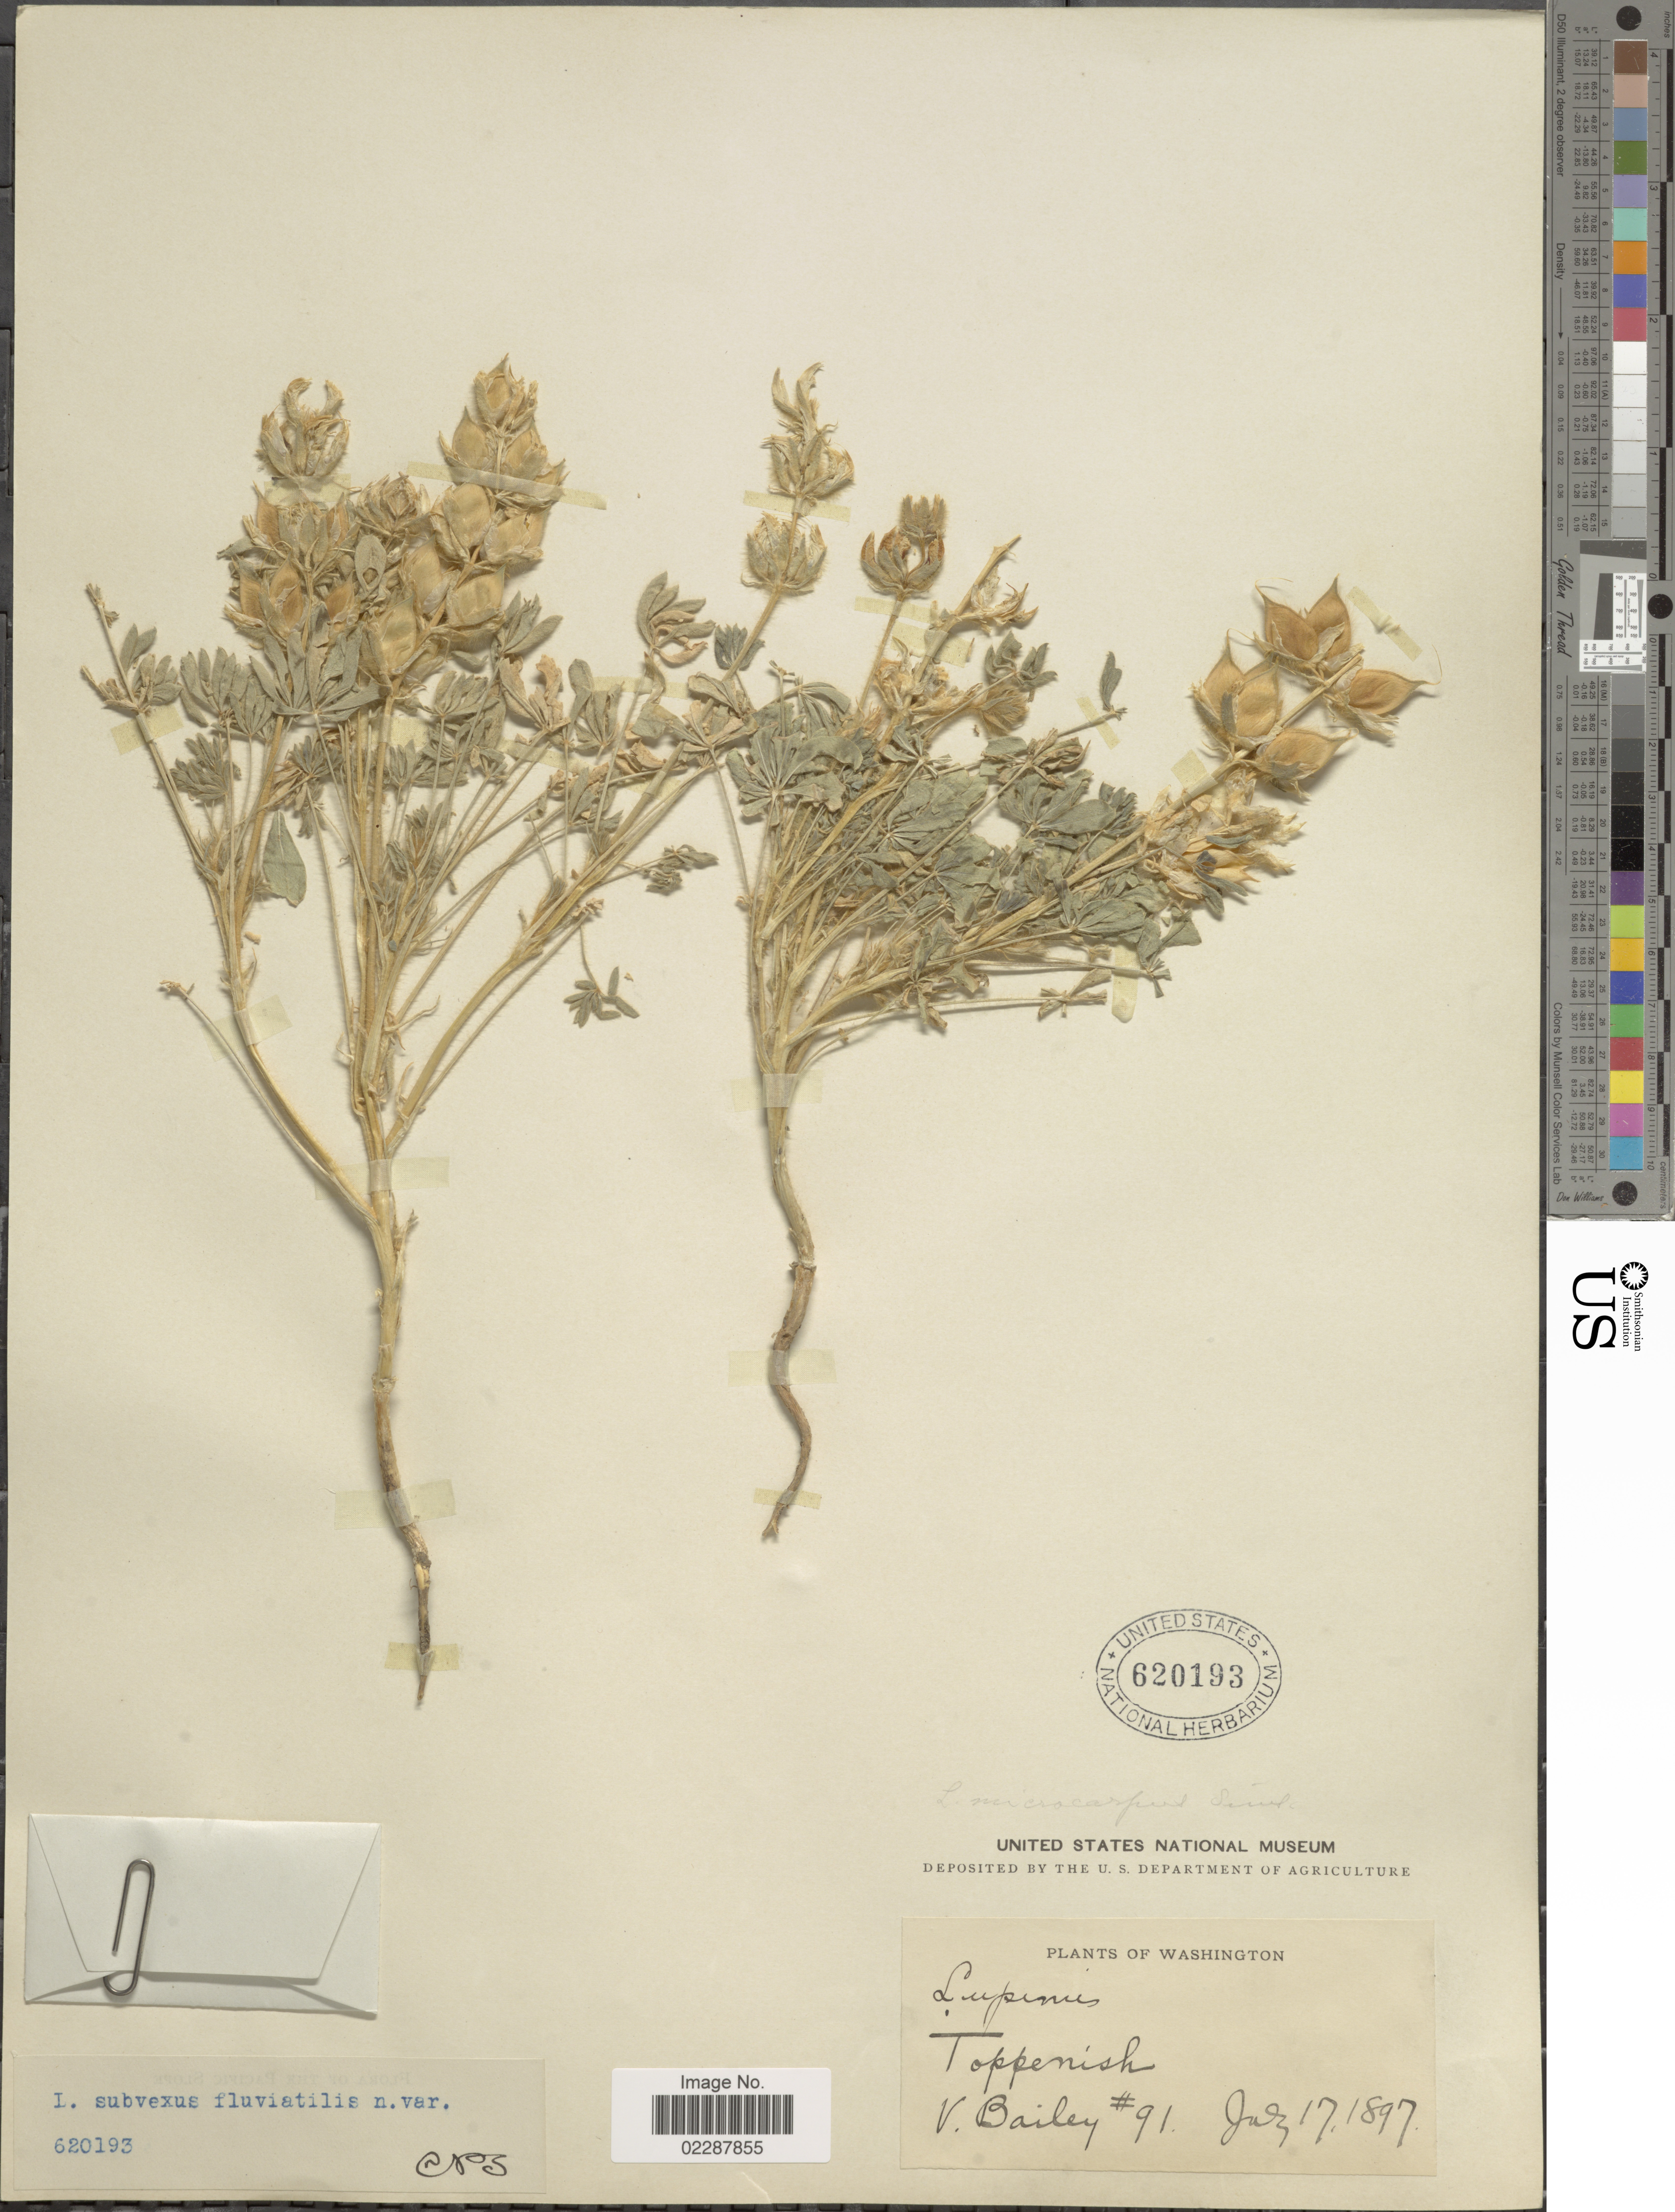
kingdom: Plantae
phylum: Tracheophyta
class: Magnoliopsida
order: Fabales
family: Fabaceae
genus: Lupinus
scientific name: Lupinus subvexus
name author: C.P. Sm.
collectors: V. L. Bailey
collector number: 91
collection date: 1897-07-17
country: United States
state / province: Washington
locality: Toppenish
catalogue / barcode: US 620193